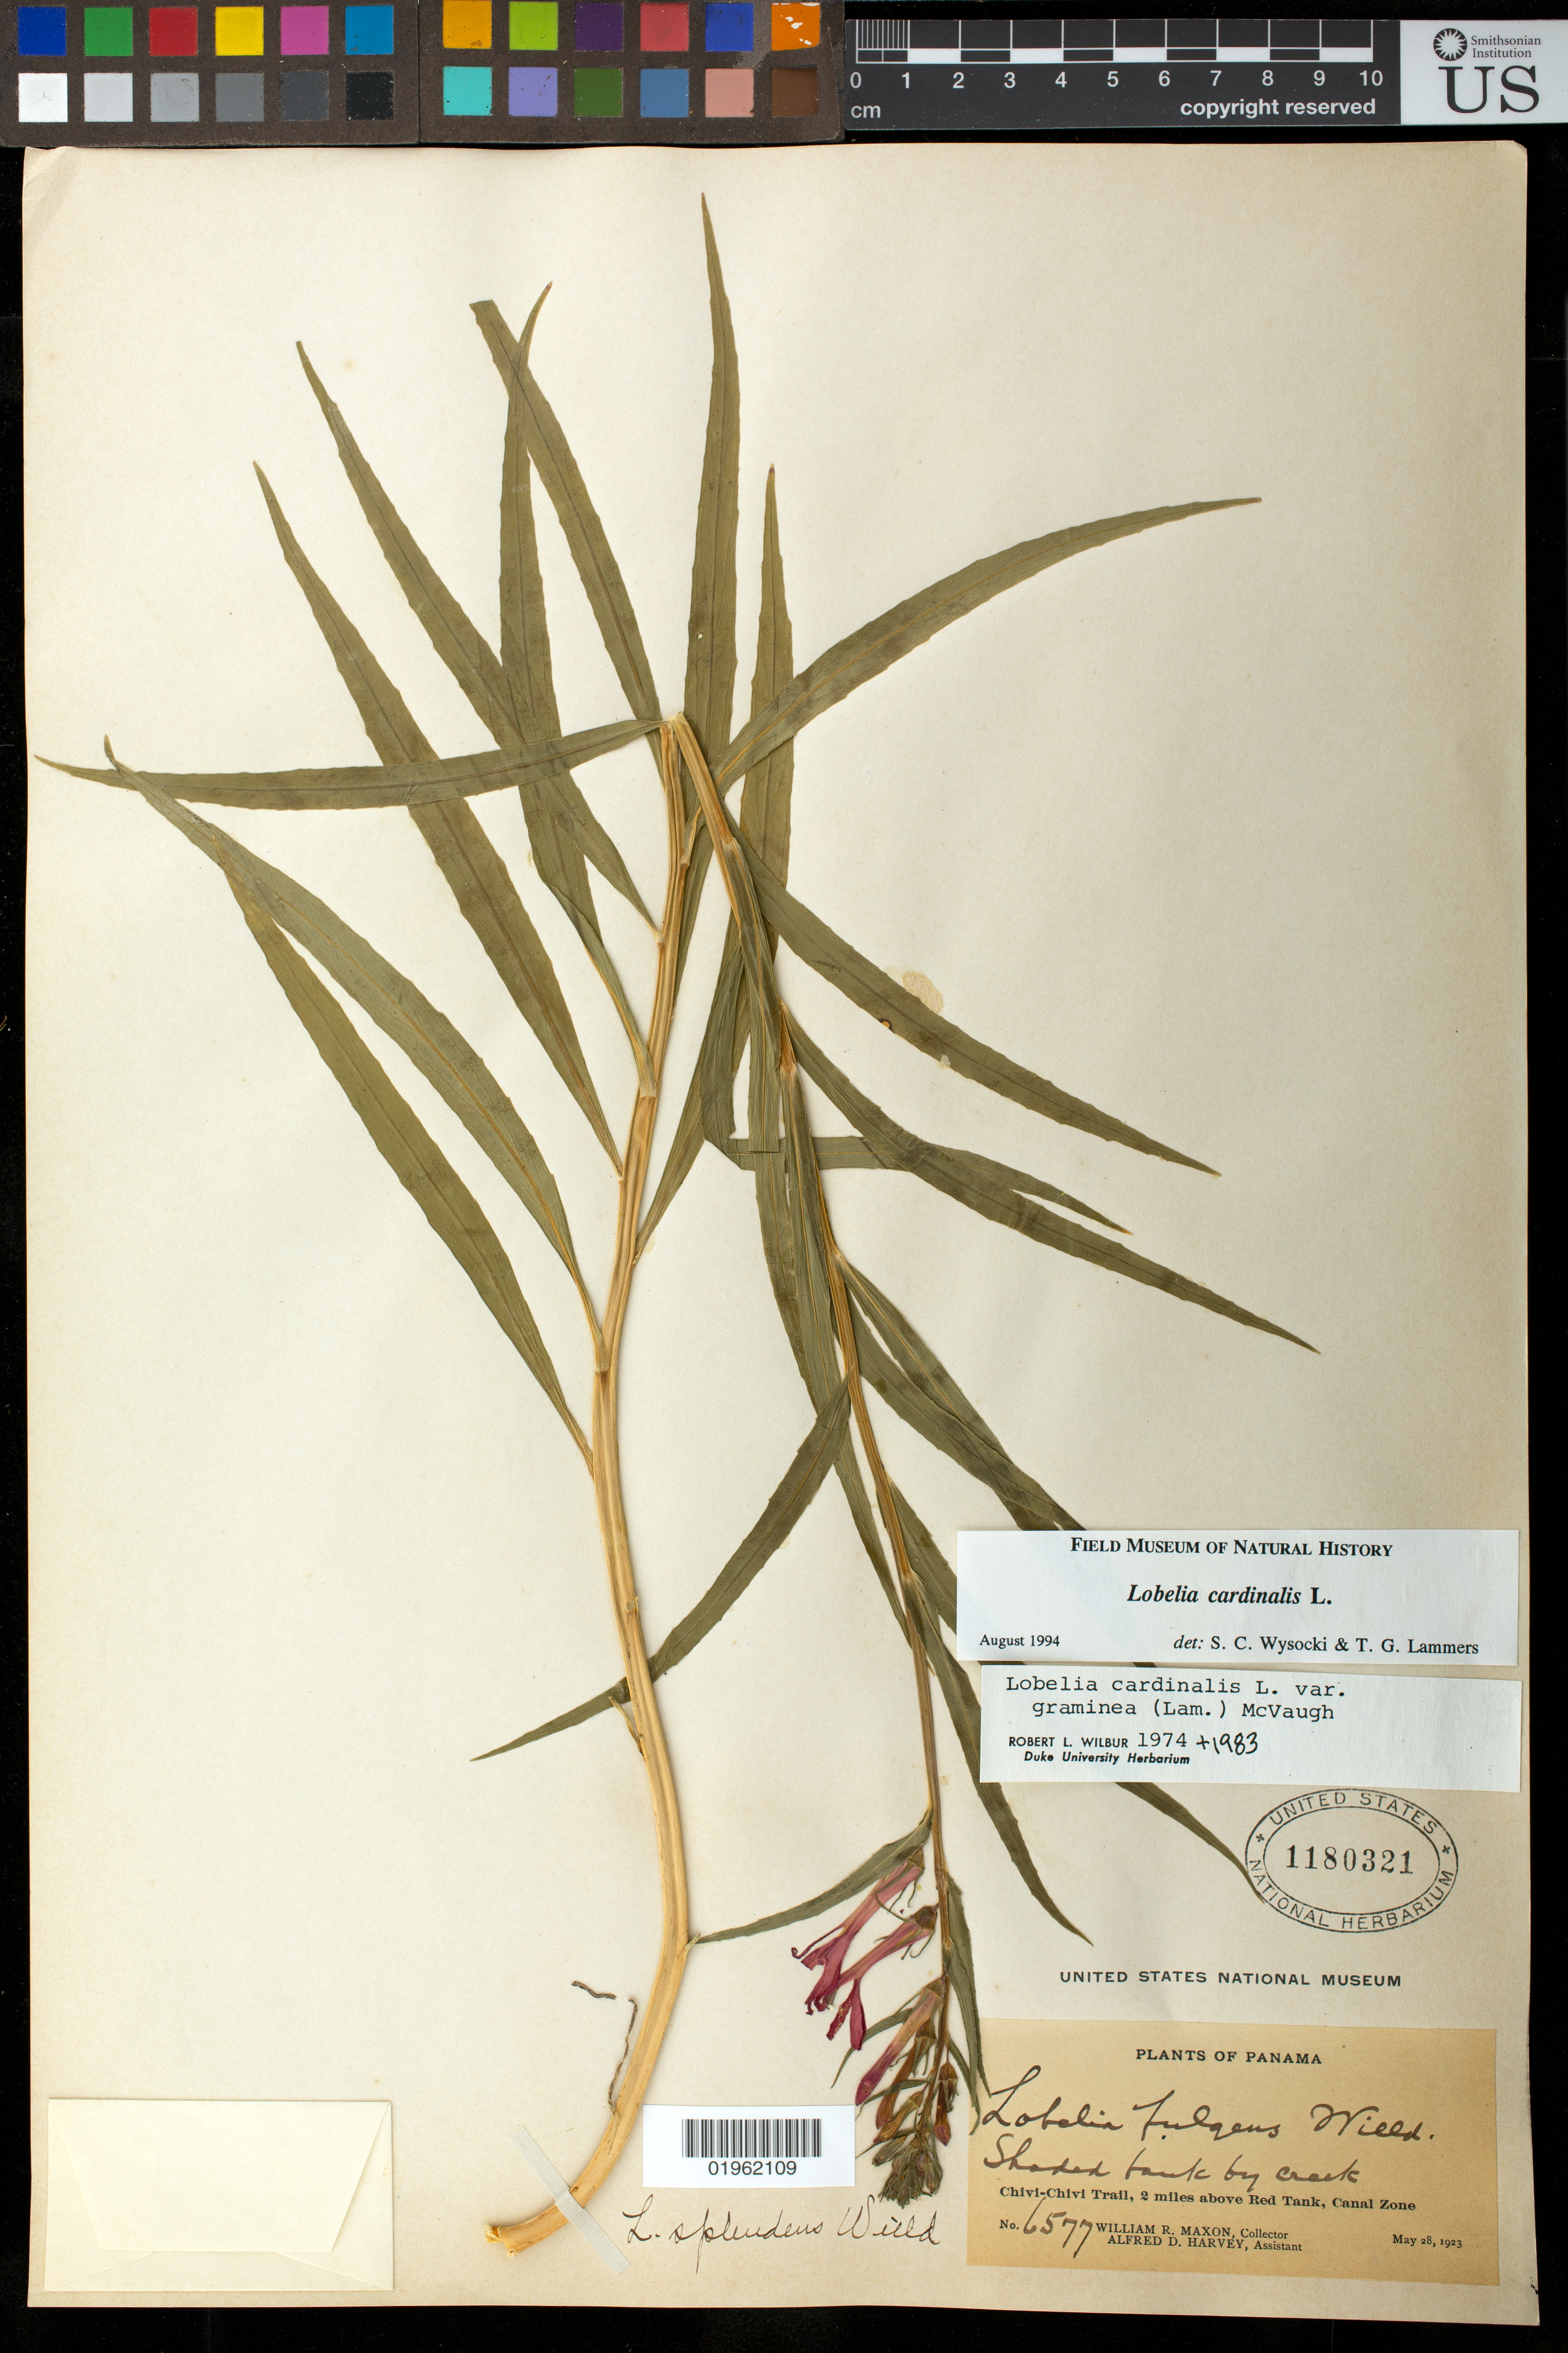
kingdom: Plantae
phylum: Tracheophyta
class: Magnoliopsida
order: Asterales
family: Campanulaceae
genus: Lobelia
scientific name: Lobelia cardinalis subsp. graminea var. (Lam.) McVaugh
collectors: W. R. Maxon & A. D. Harvey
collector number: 6577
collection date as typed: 28 May 1923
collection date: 1923-05-28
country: Panama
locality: Chivi-Chivi Trail, 2 mi above Red Tank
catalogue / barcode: US 1180321